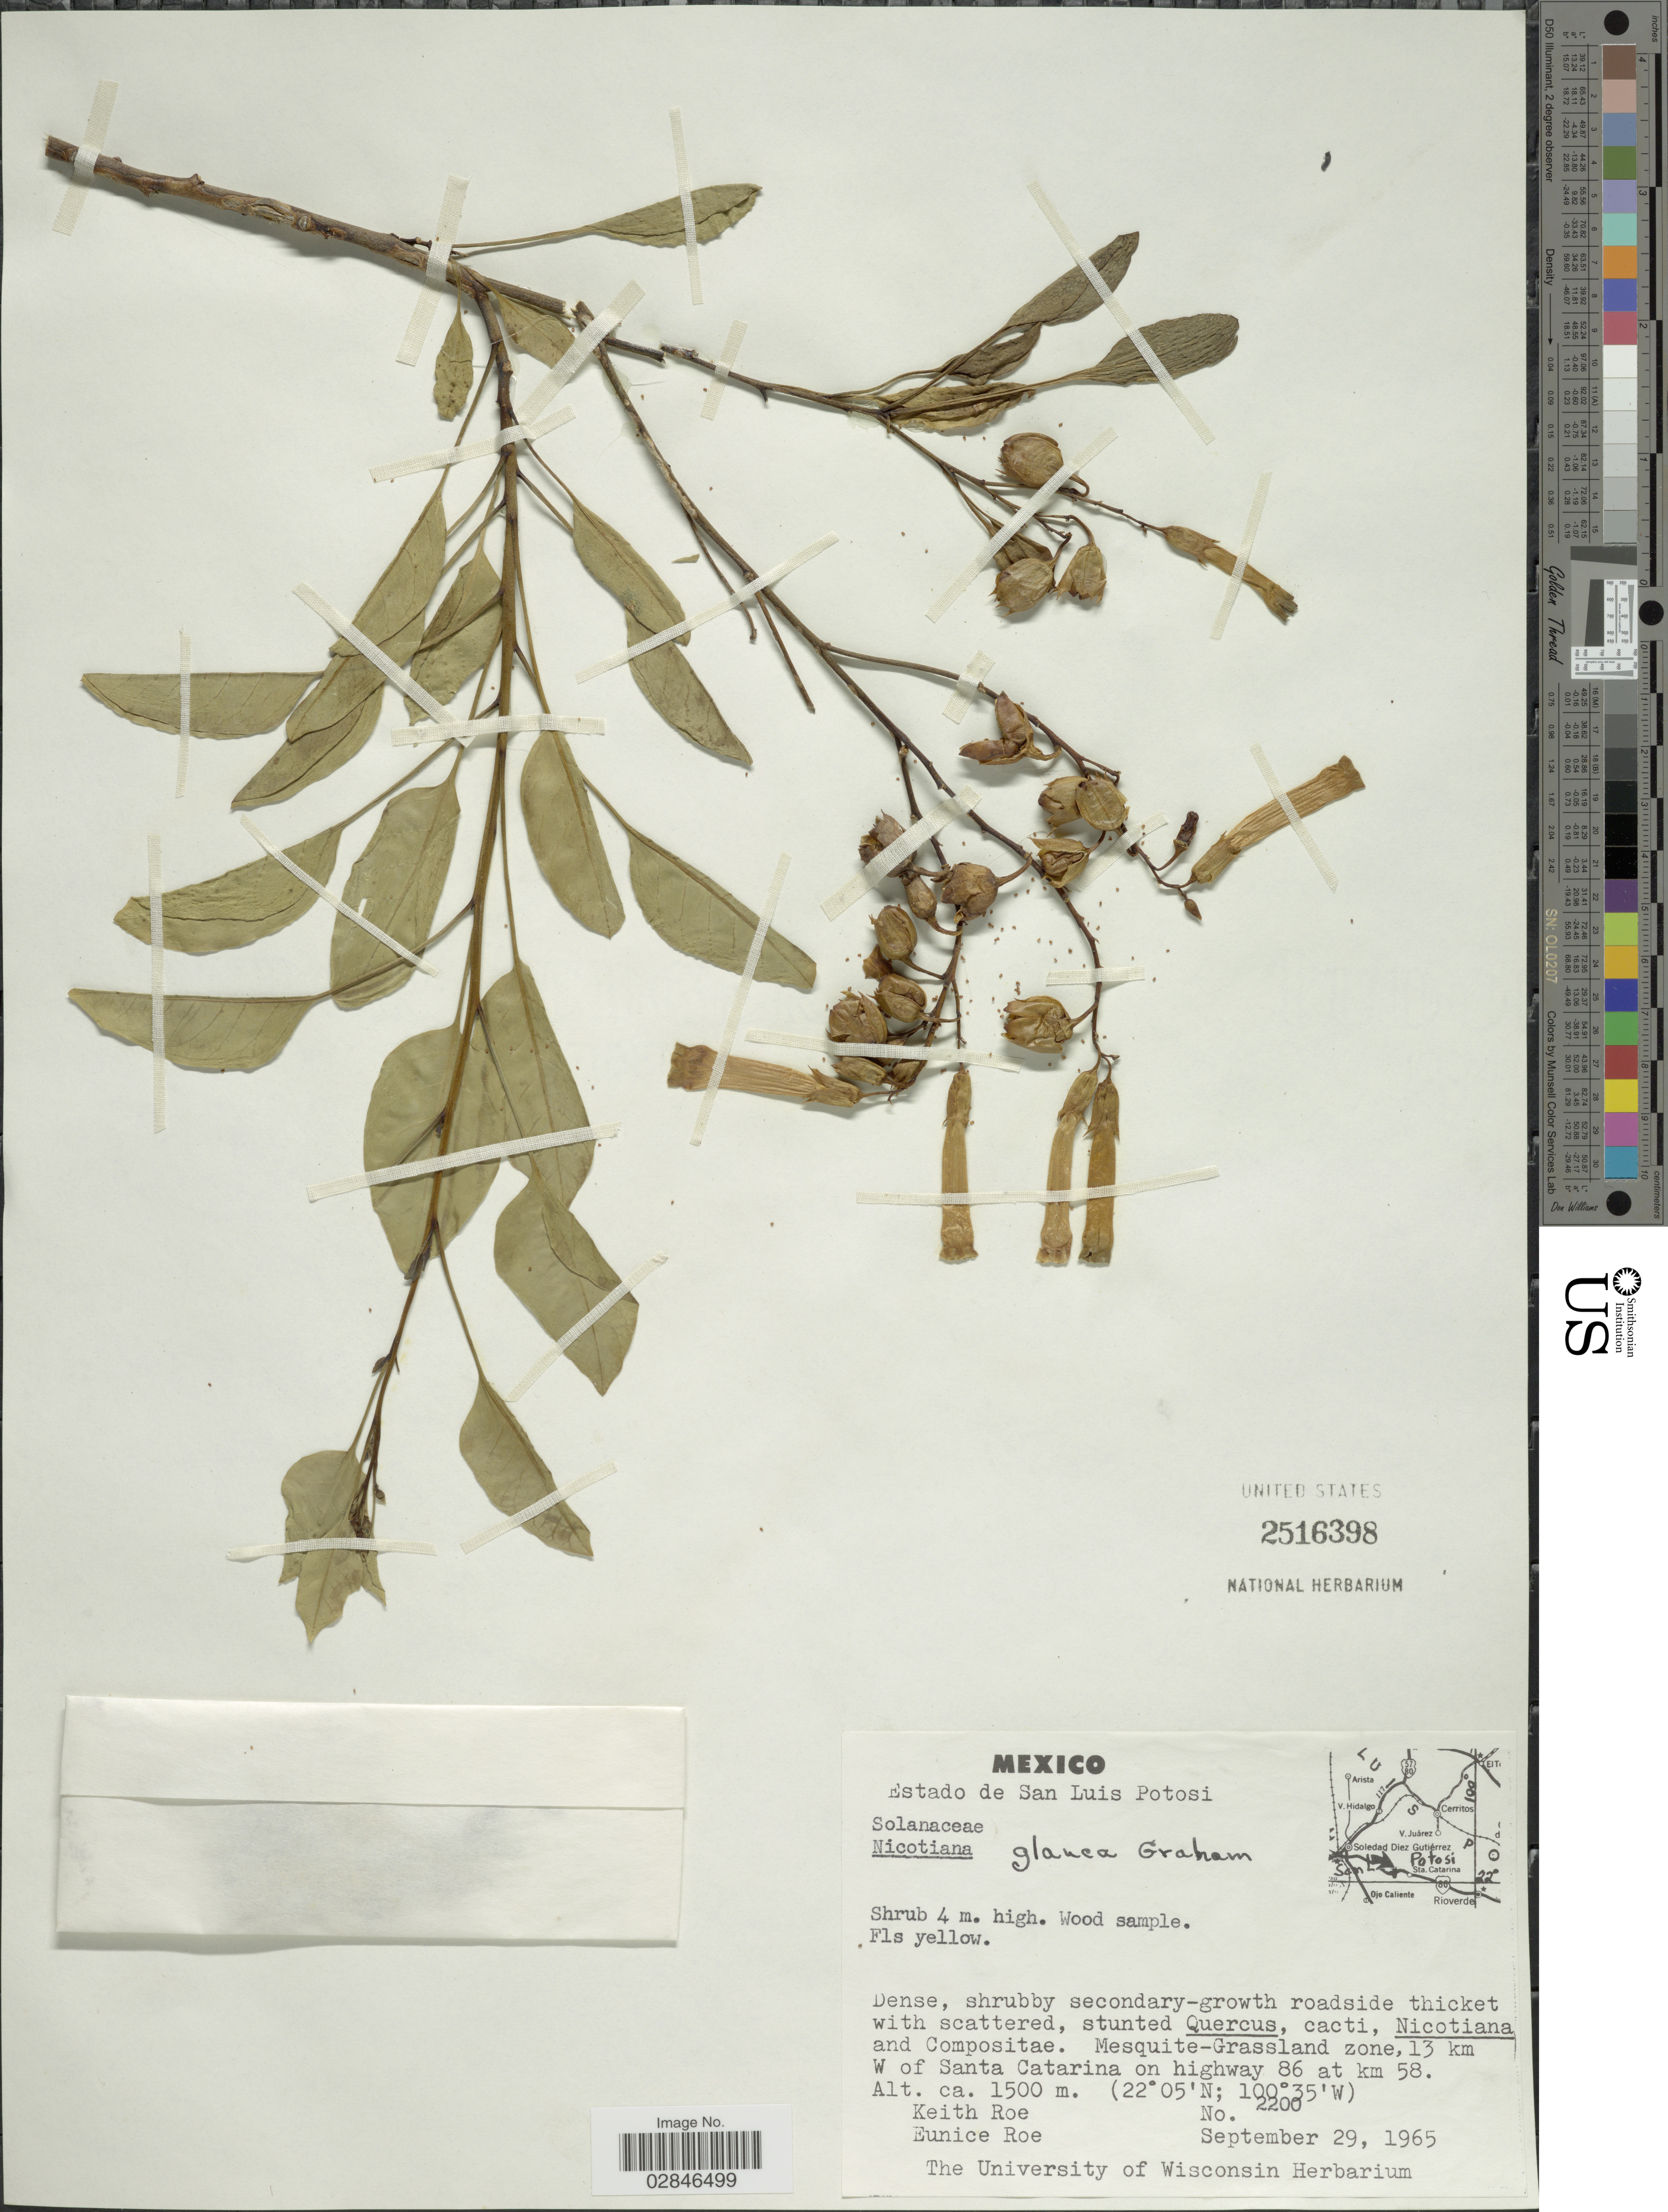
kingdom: Plantae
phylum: Tracheophyta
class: Magnoliopsida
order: Solanales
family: Solanaceae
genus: Nicotiana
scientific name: Nicotiana glauca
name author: Graham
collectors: K. E. Roe & E. Roe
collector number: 2200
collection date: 1965-09-29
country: Mexico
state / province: San Luis Potosí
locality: Mesquite-Grassland zone, 13 km W of Santa Catarina on highway 86 at km 58.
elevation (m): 1500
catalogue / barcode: US 2516398